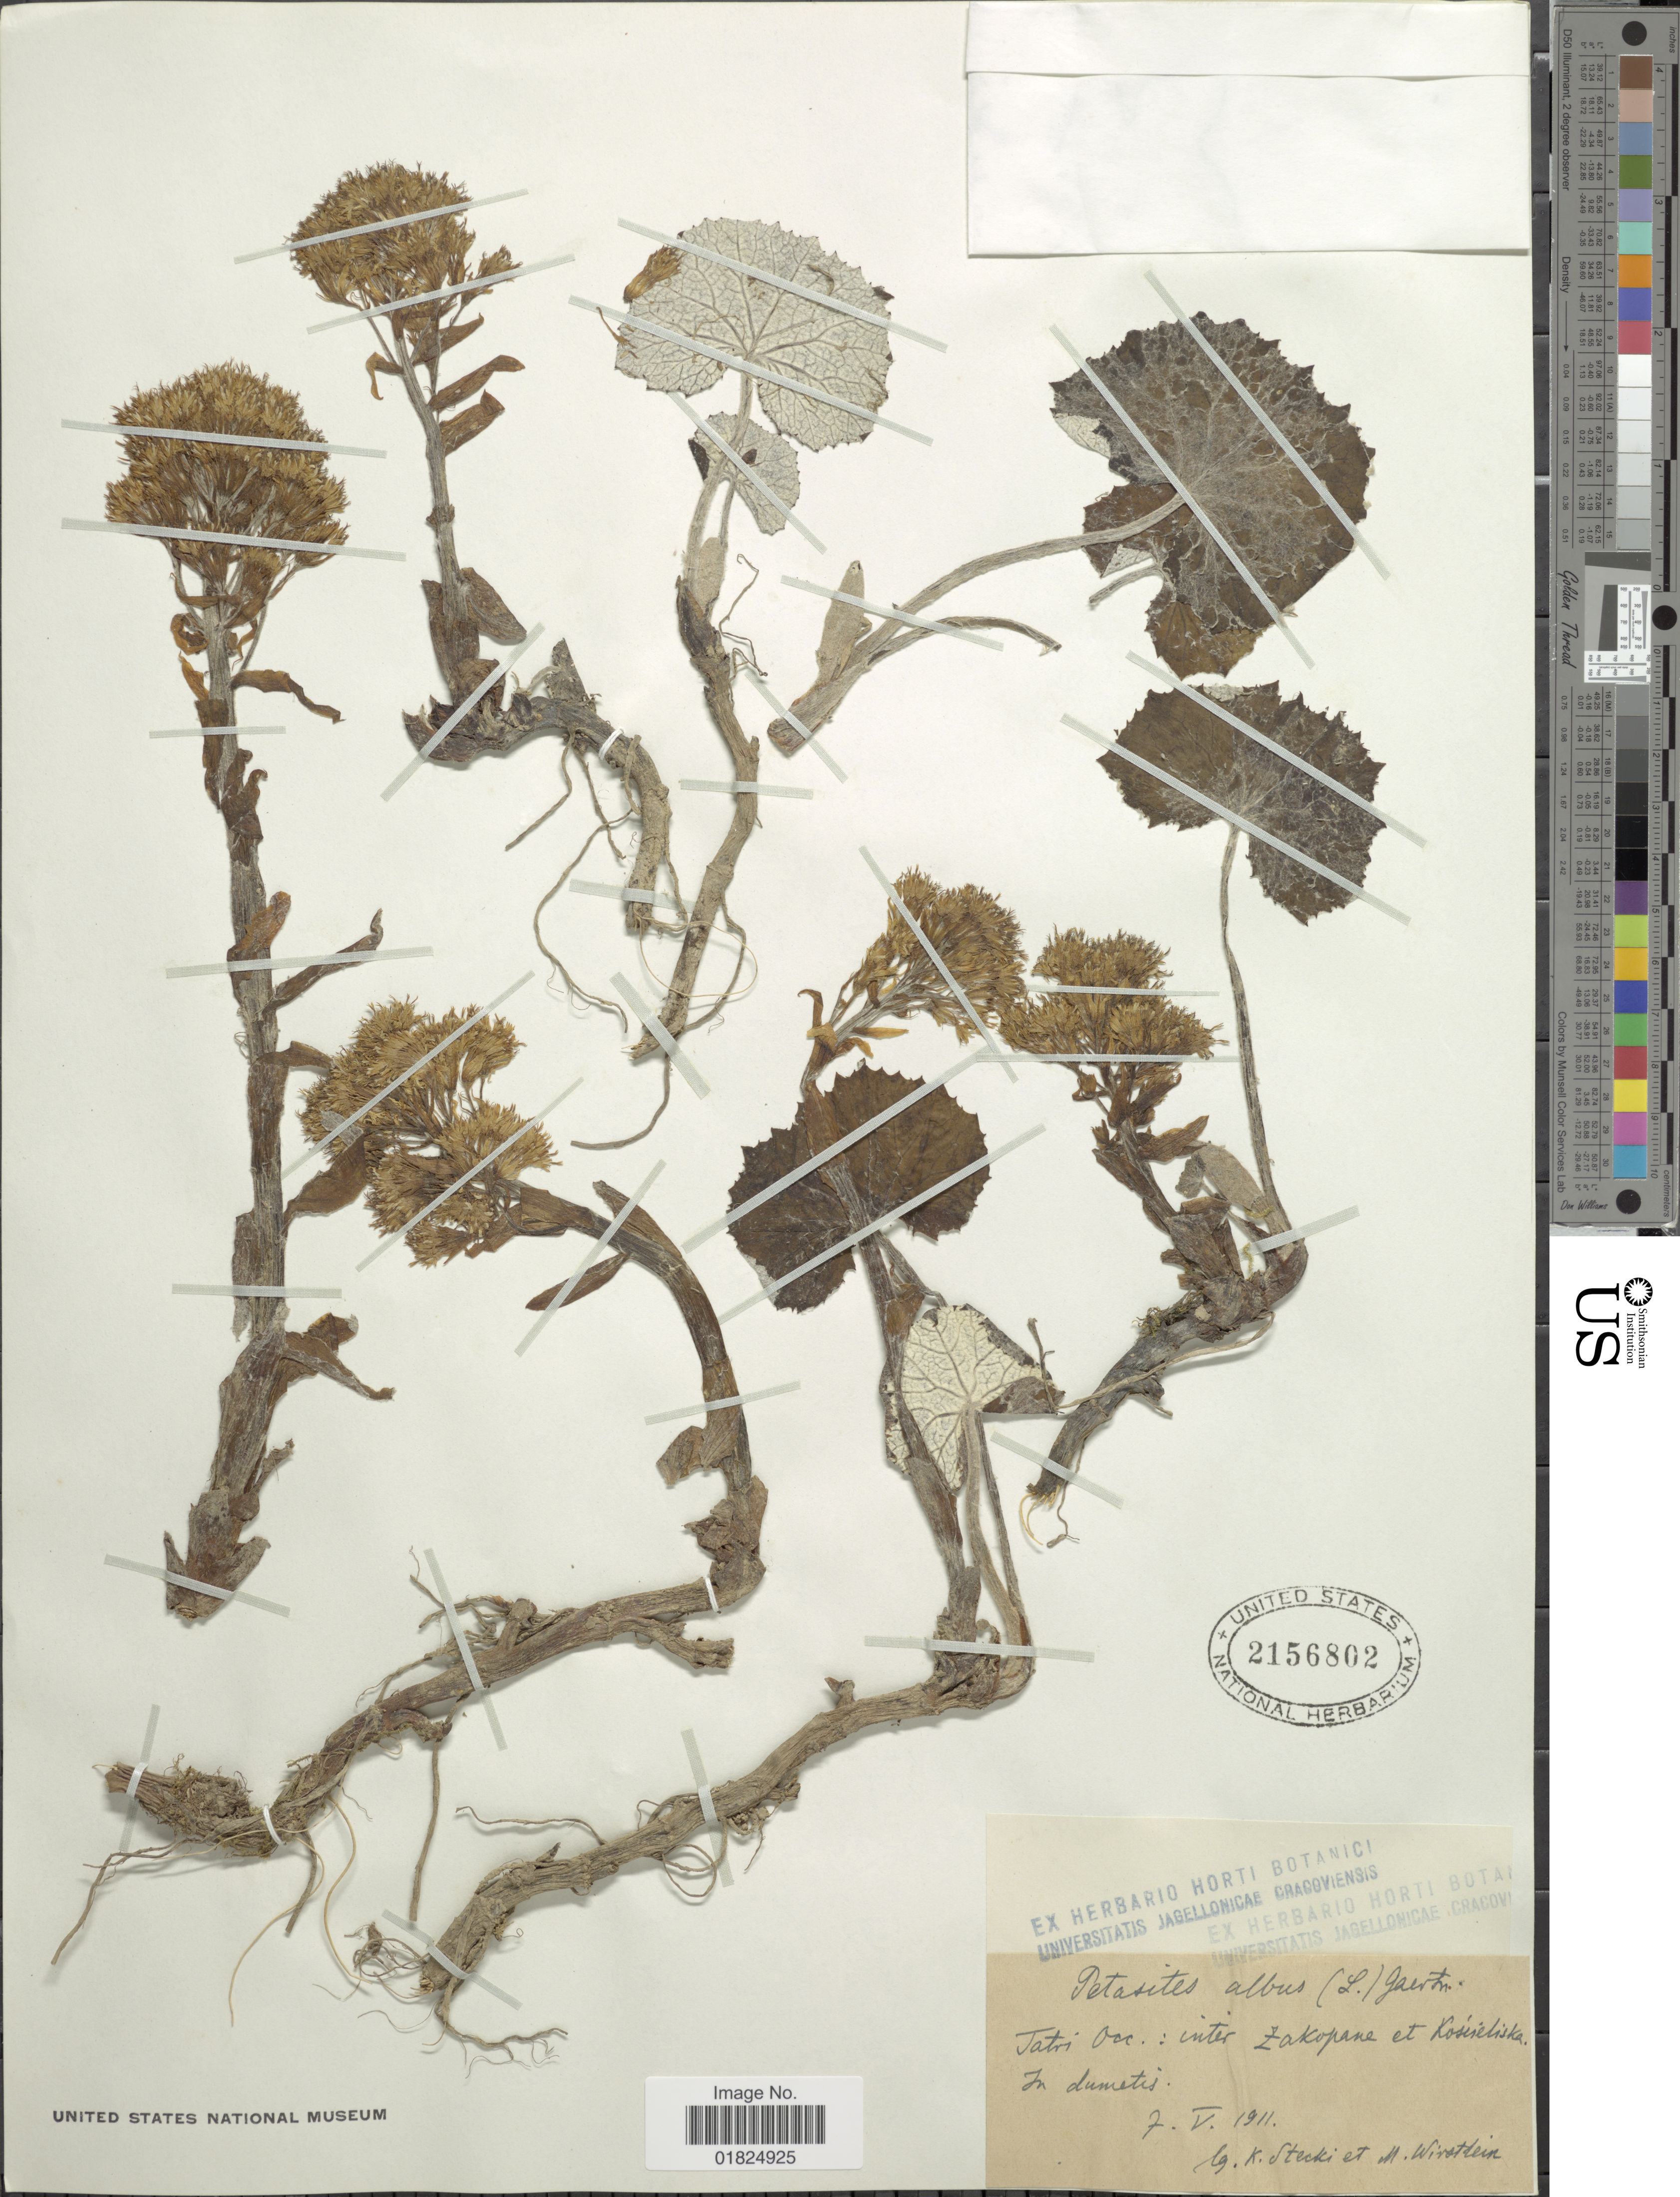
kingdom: Plantae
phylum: Tracheophyta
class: Magnoliopsida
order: Asterales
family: Asteraceae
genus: Petasites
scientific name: Petasites albus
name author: (L.) Gaertn.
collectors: K. Stecki & M. Wirstlein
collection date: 1911-05-07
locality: Tatri Occ.: inter Lakopane et Kosiseliska.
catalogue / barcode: US 2156802